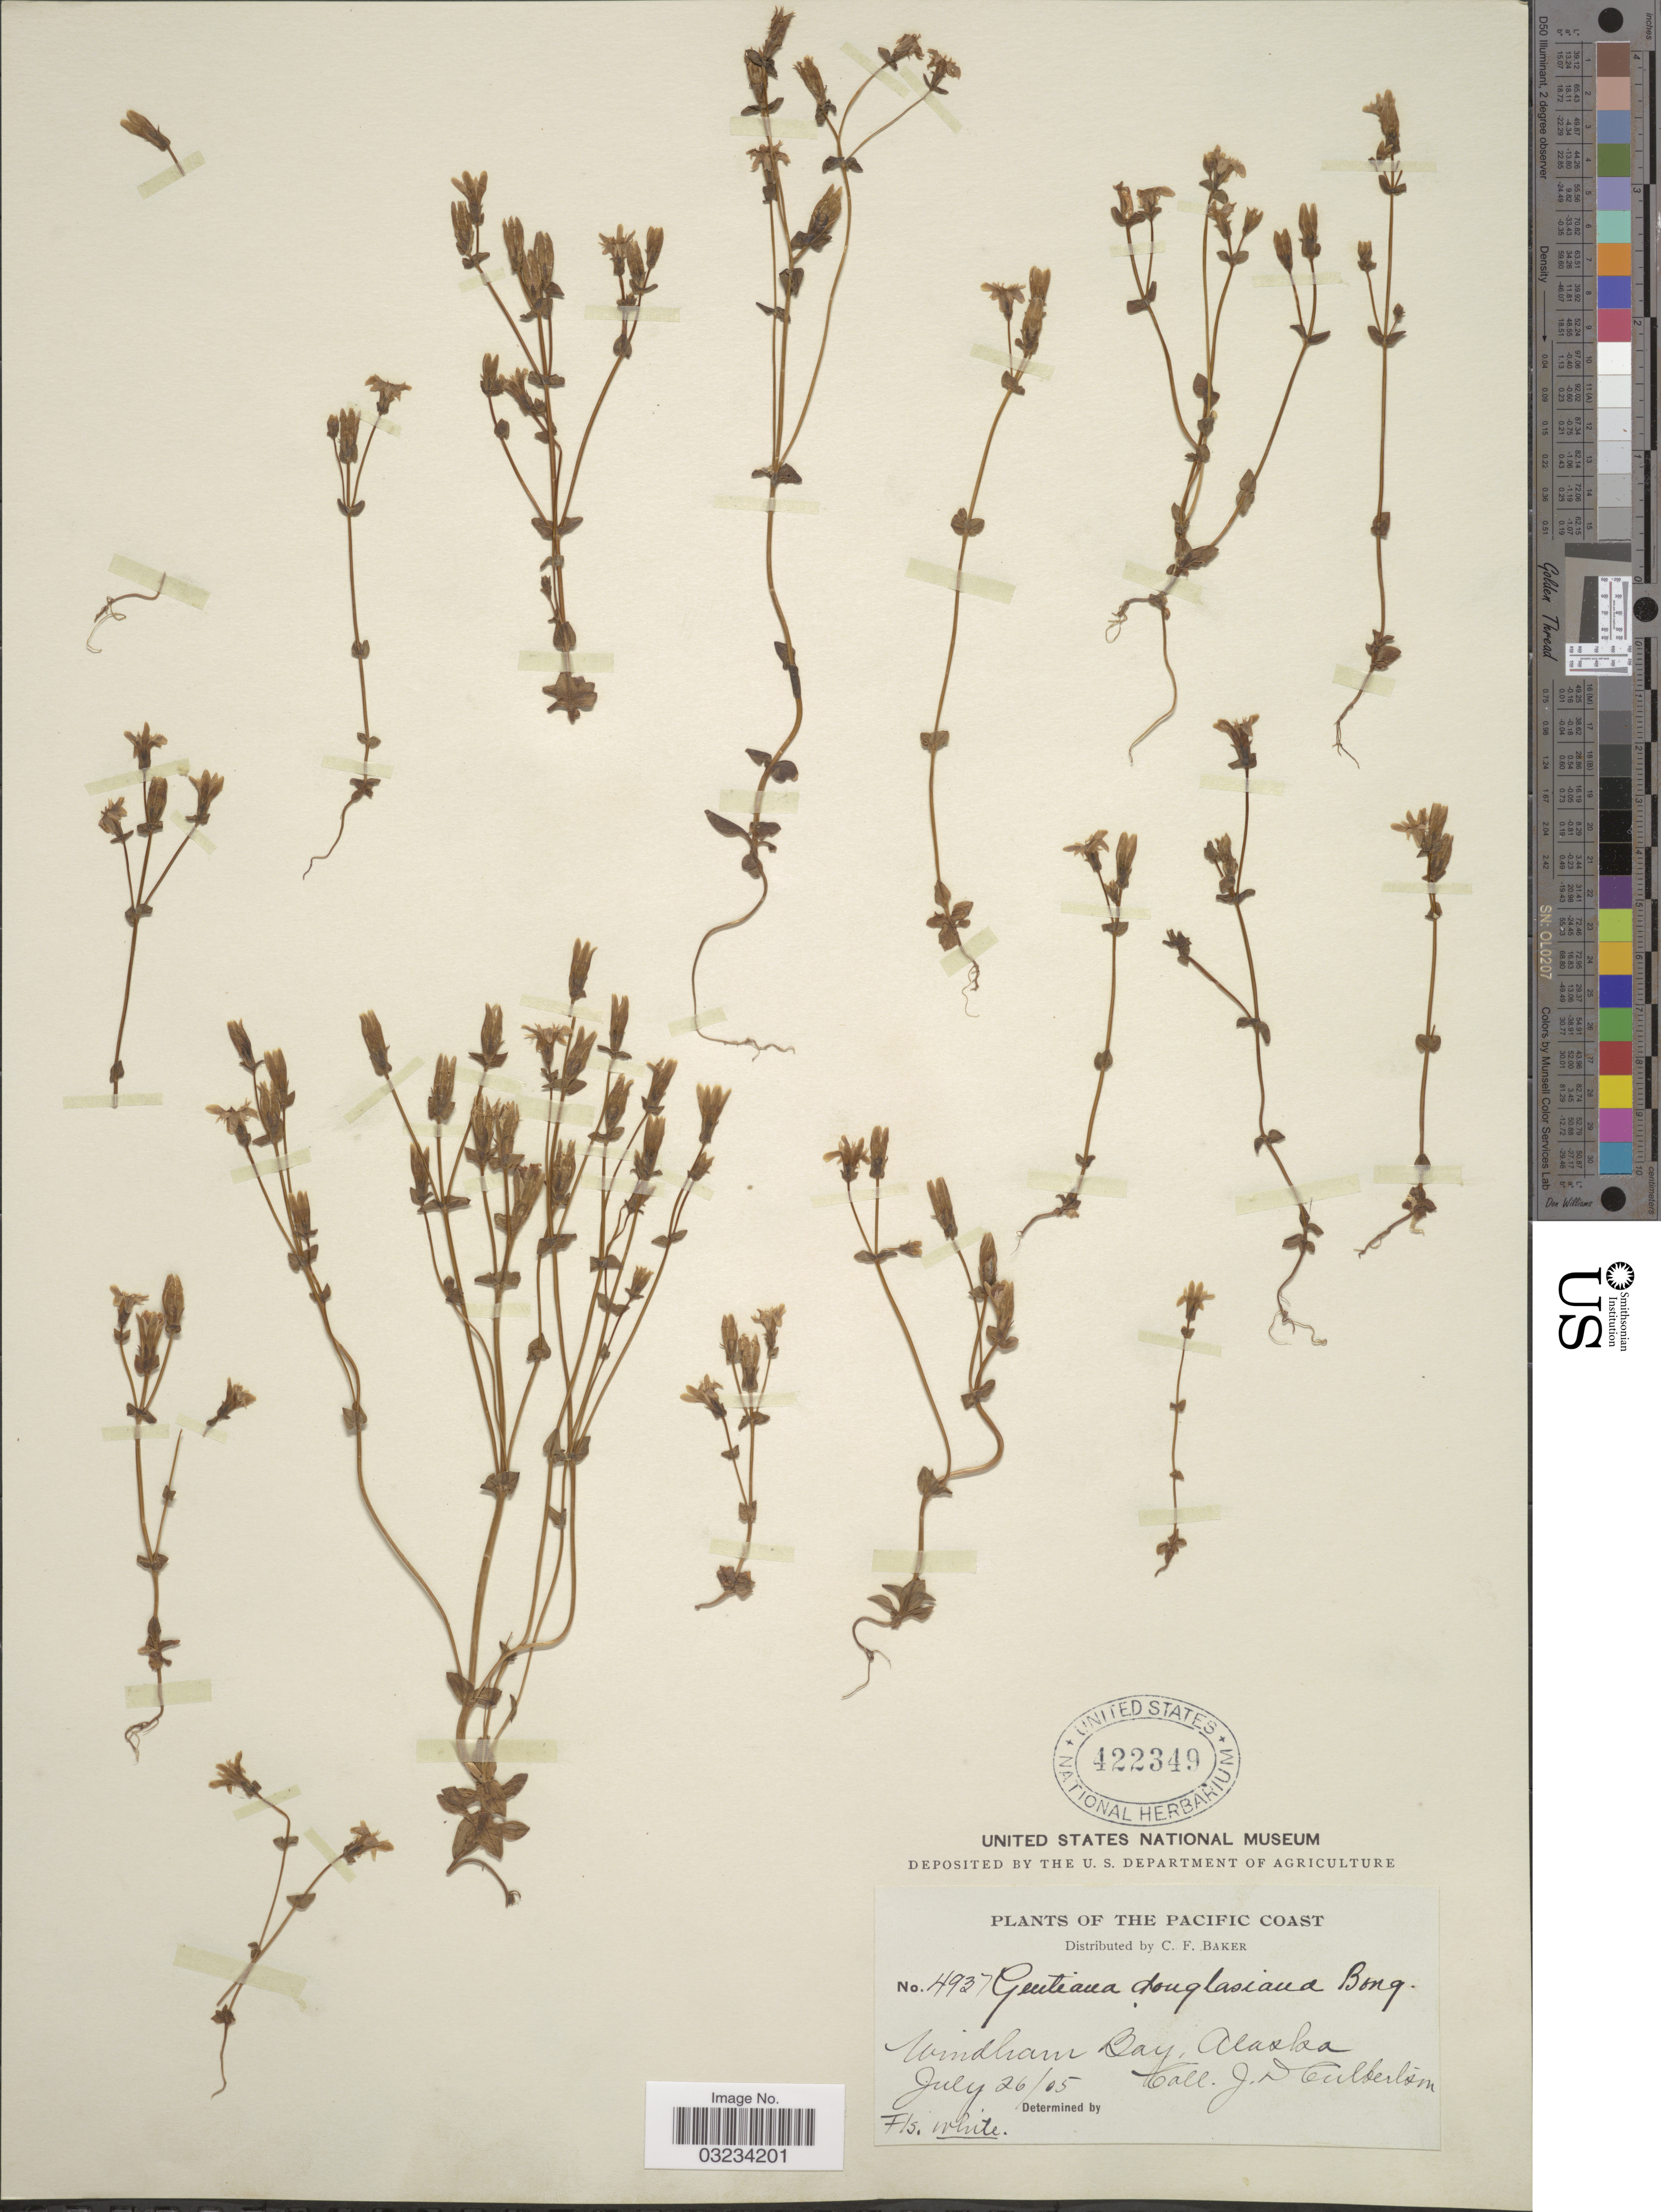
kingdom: Plantae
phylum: Tracheophyta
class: Magnoliopsida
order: Gentianales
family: Gentianaceae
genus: Gentiana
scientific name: Gentiana douglasiana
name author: Bong.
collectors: J. Culbertson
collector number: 4937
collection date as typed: Transcribed d/m/y: 26/7/5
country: United States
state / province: Alaska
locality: The Pacific Coast, Windham Bay.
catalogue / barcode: US 422349